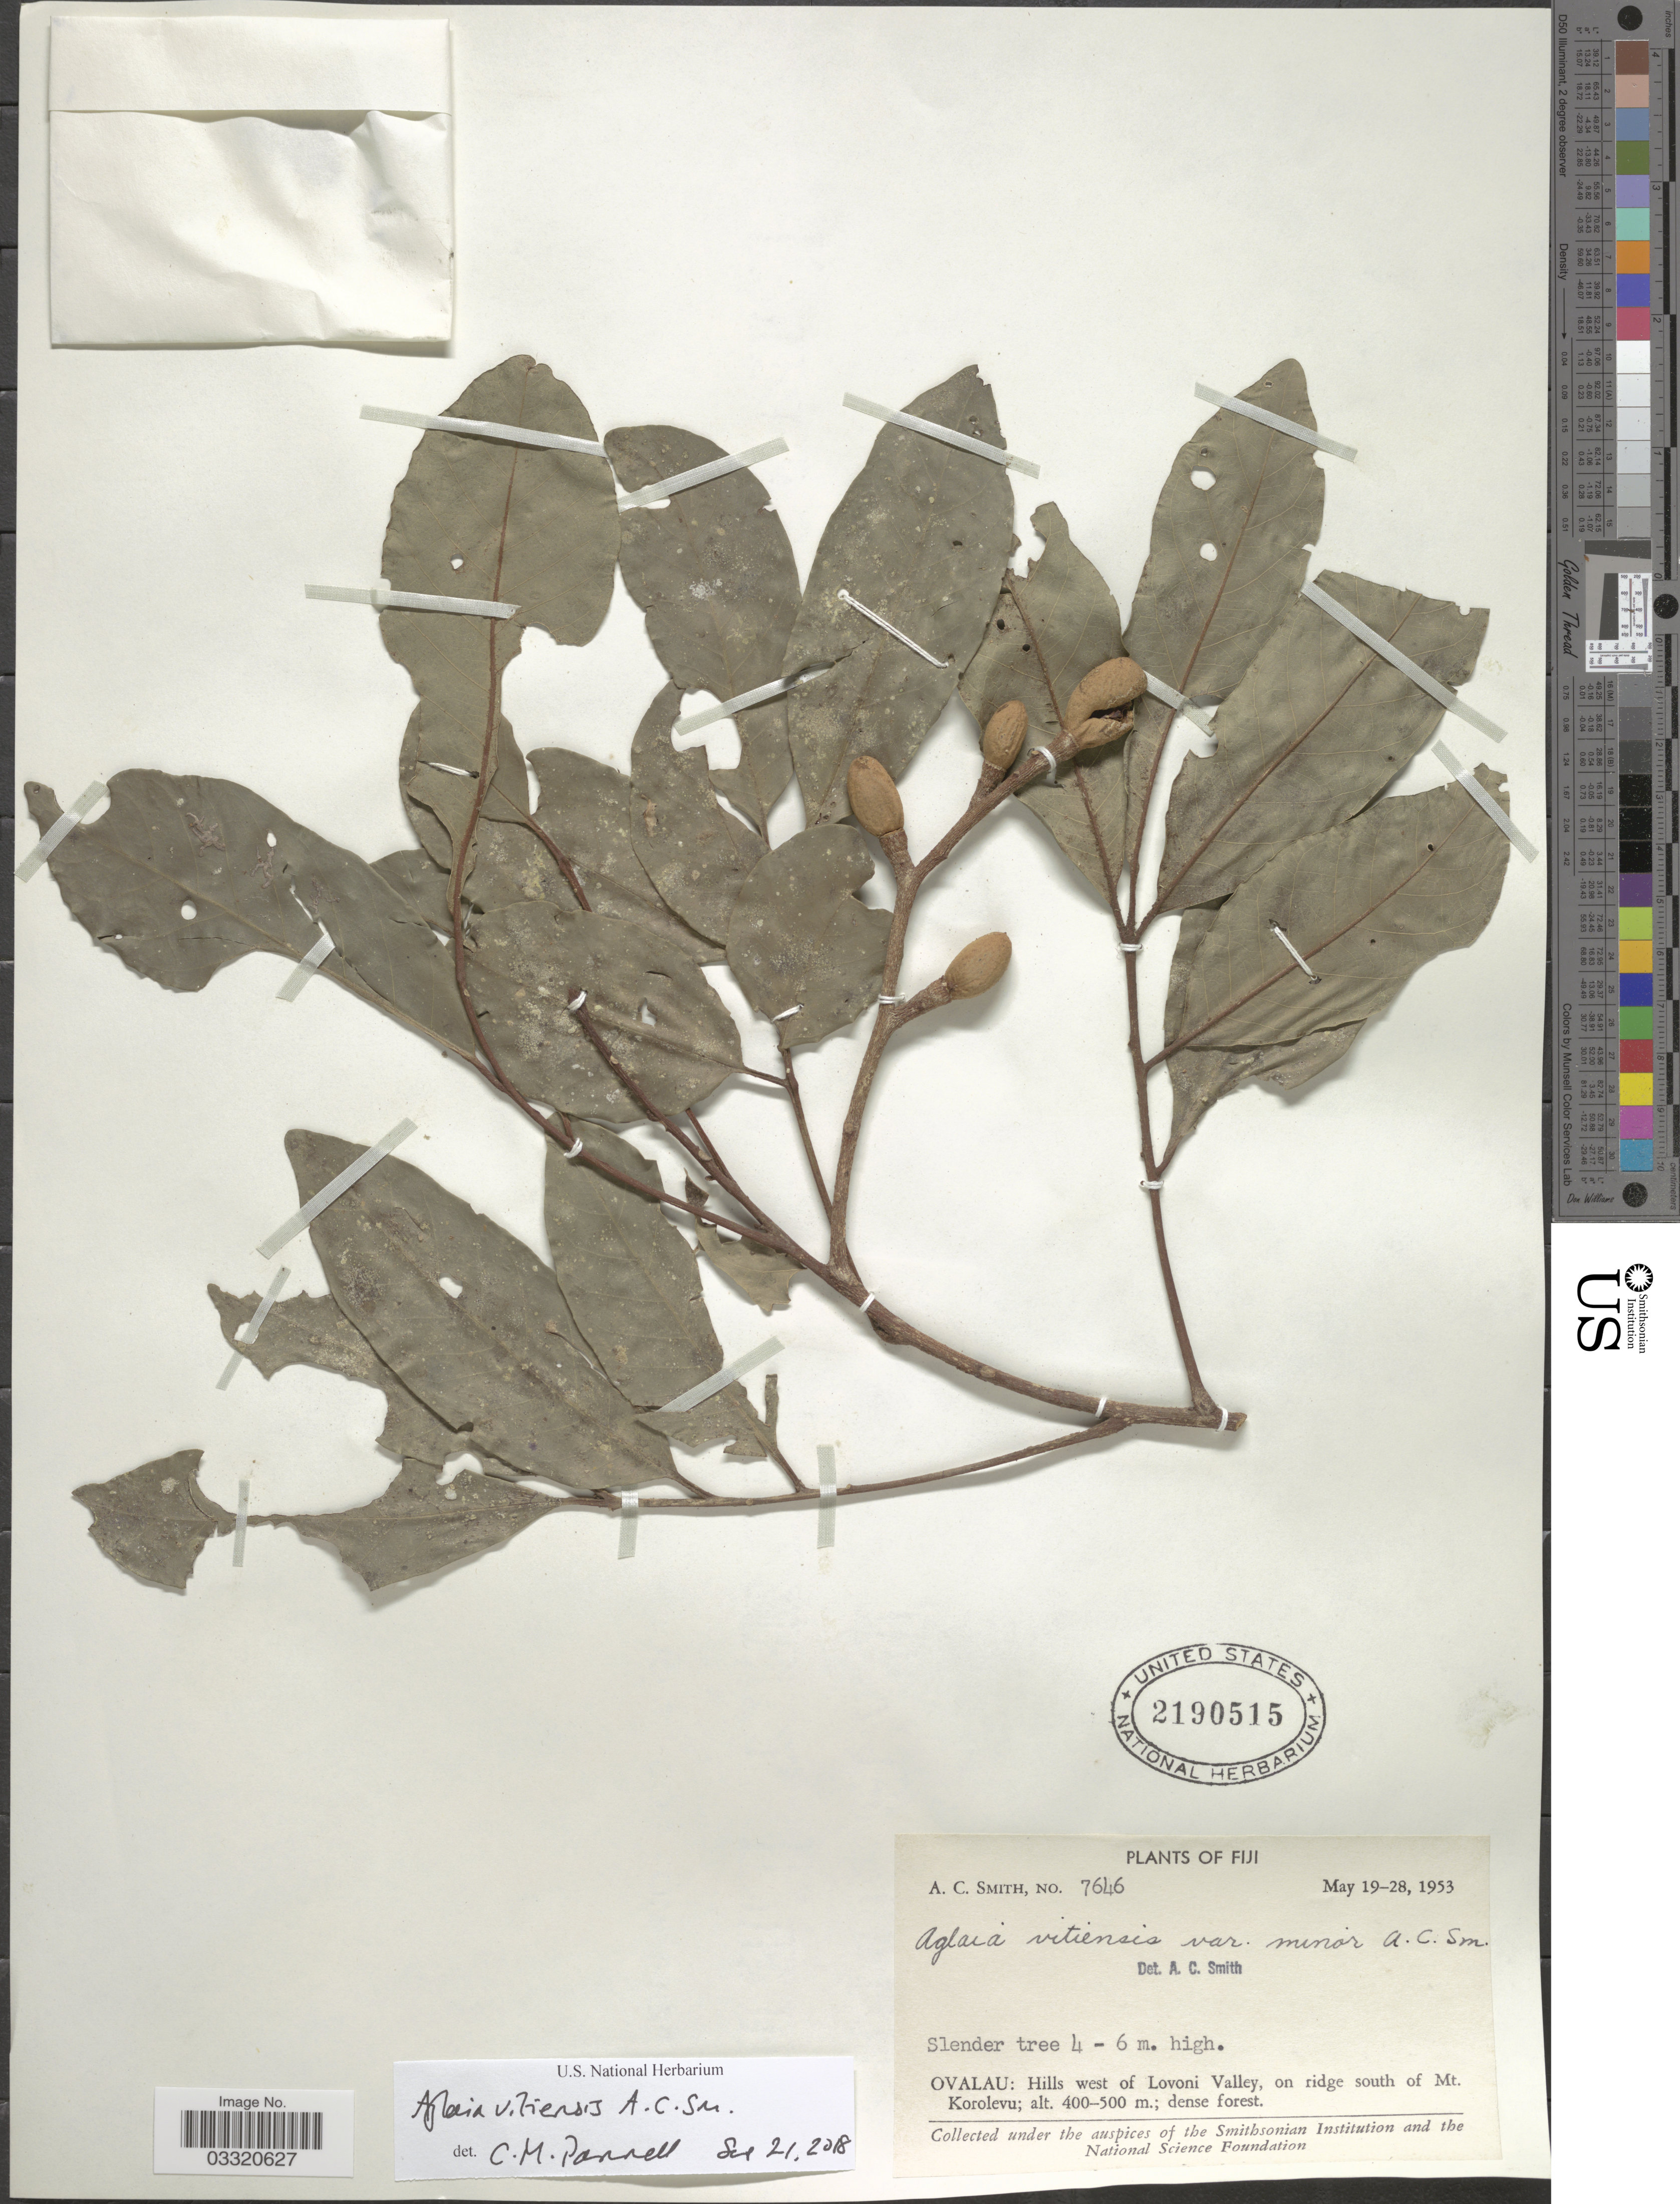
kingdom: Plantae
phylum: Tracheophyta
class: Magnoliopsida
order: Sapindales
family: Meliaceae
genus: Aglaia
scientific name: Aglaia vitiensis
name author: A.C. Sm.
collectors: A. C. Smith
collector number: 7646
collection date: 1953-05-19/1953-05-28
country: Fiji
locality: Ovalau: Hills west of Lovoni Valley, on ridge south of Mt. Korolevu.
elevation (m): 400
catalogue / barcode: US 2190515